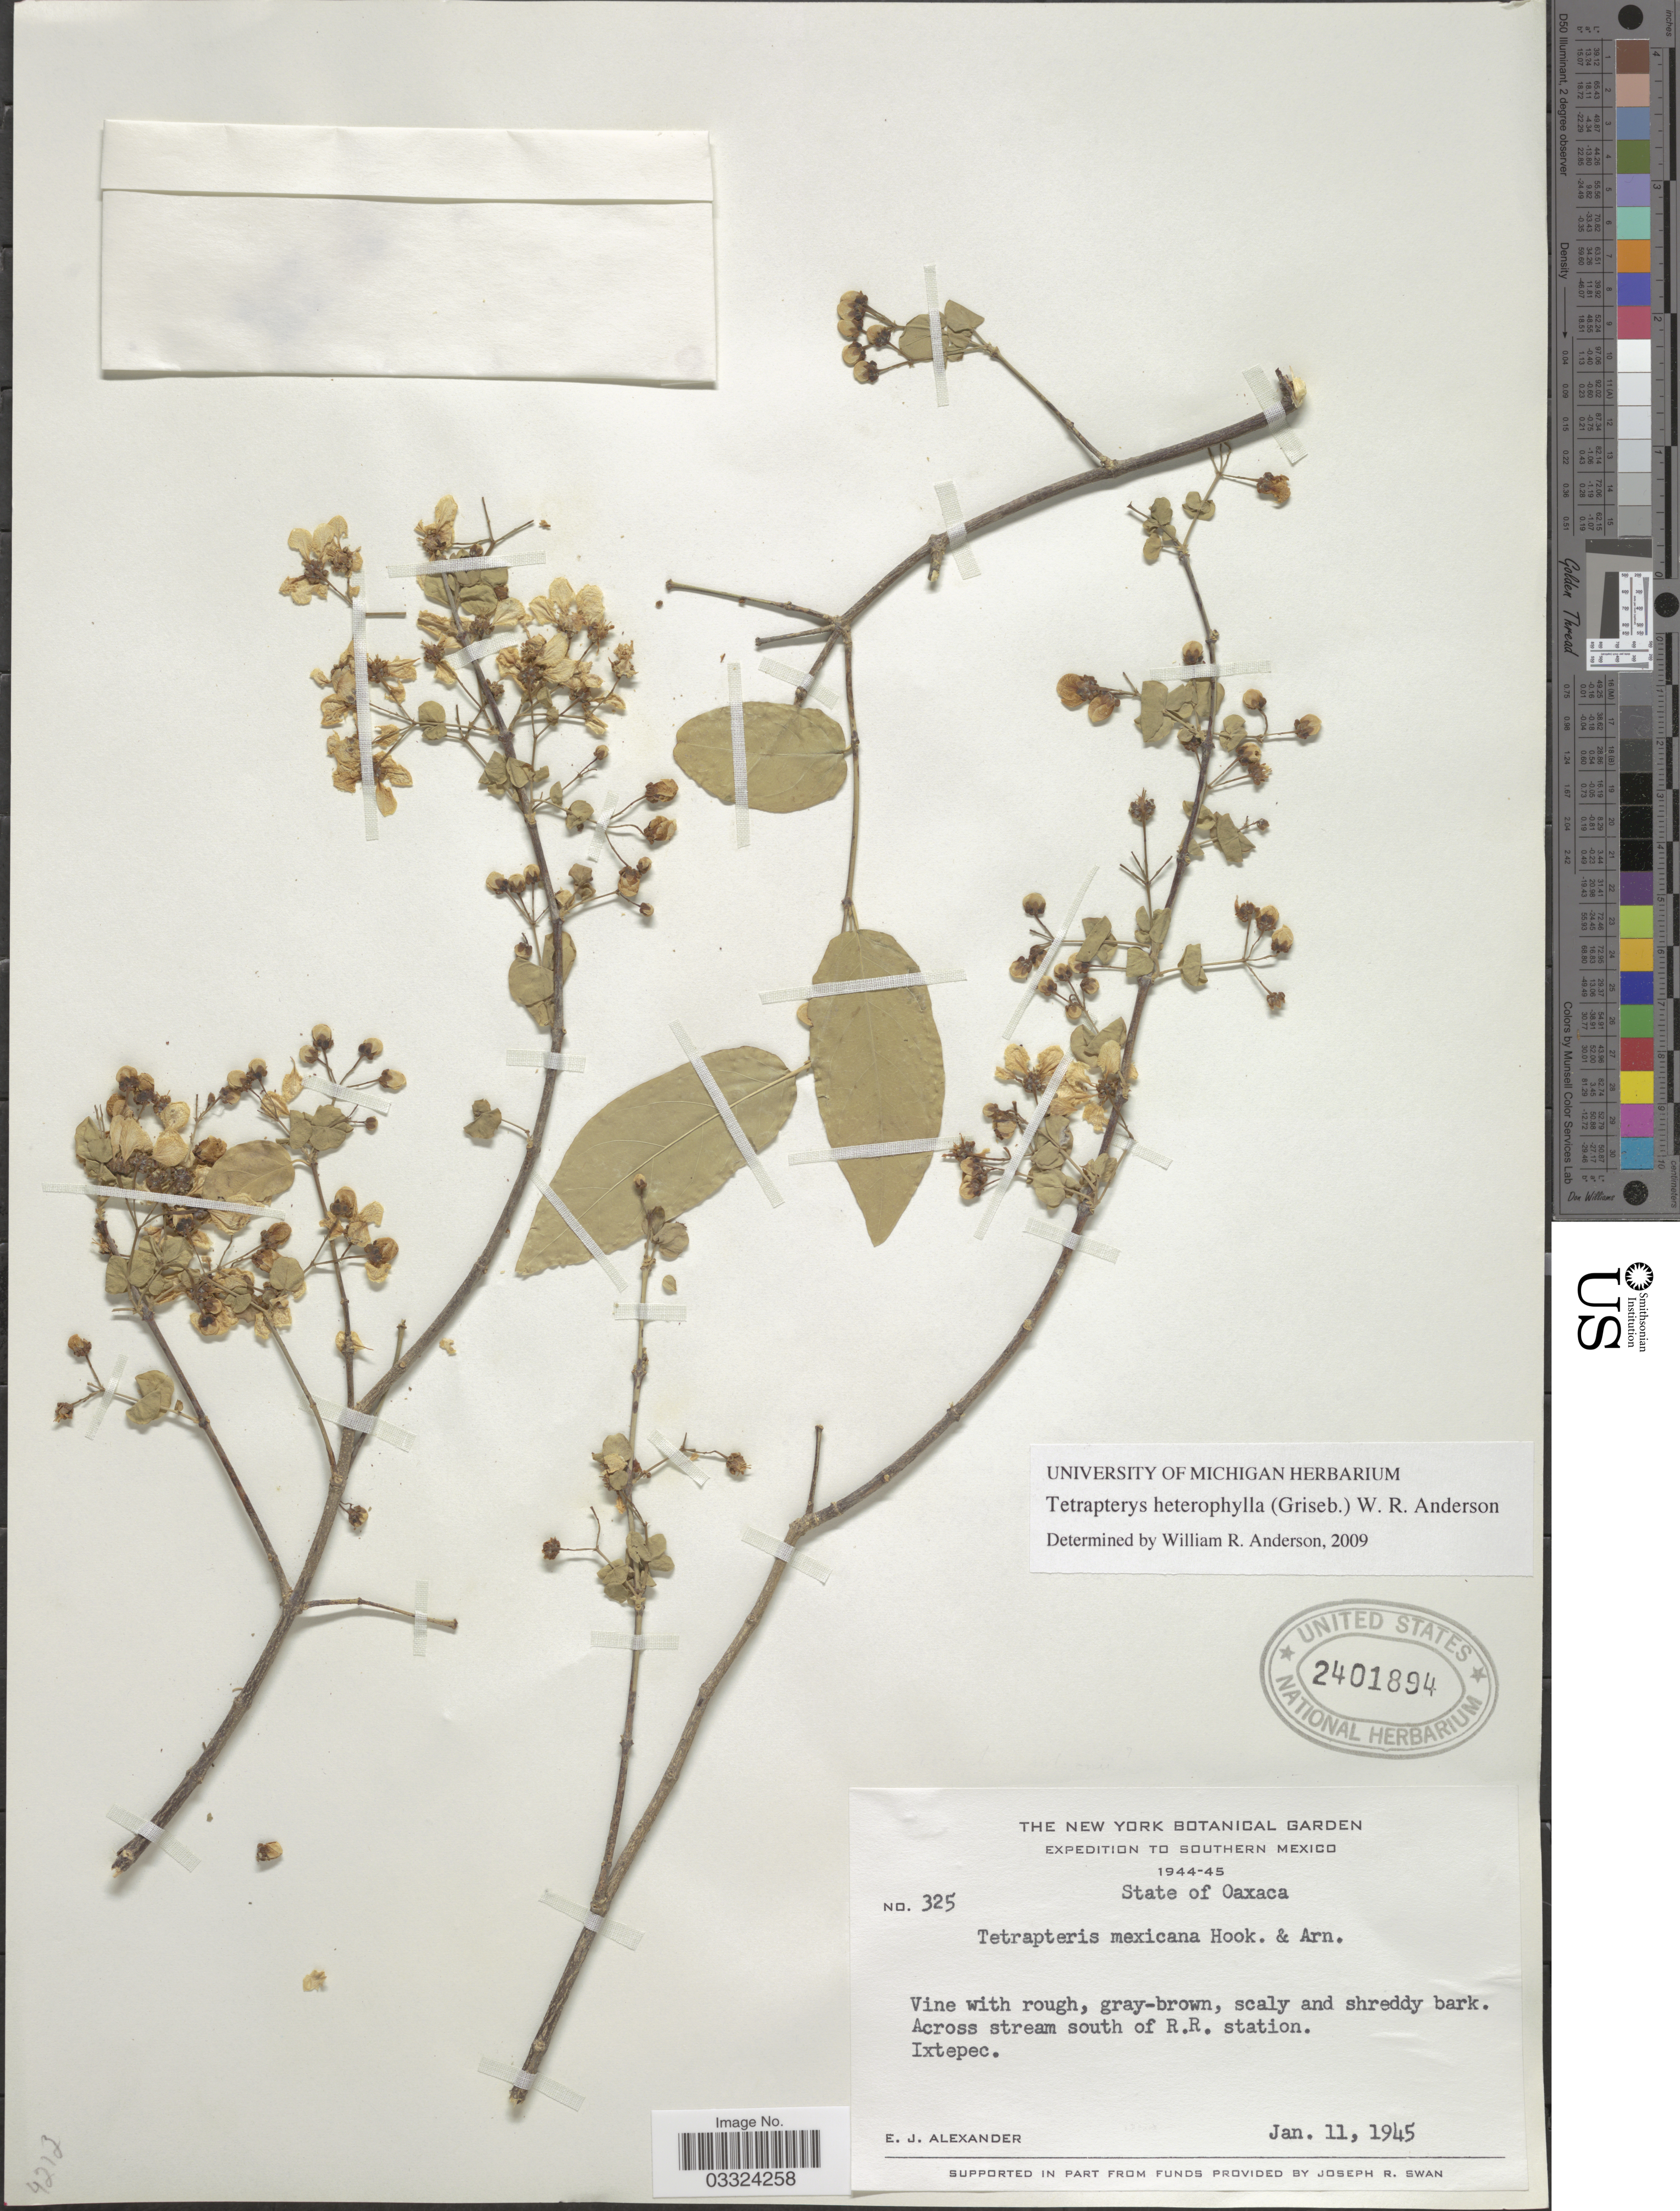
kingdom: Plantae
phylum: Tracheophyta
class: Magnoliopsida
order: Malpighiales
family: Malpighiaceae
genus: Tetrapterys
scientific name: Tetrapterys heterophylla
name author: (Griseb.) W.R. Anderson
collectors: E. J. Alexander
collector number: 325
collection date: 1945-01-11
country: Mexico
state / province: Oaxaca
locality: Across stream south of R.R. station. Ixtepec.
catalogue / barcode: US 2401894